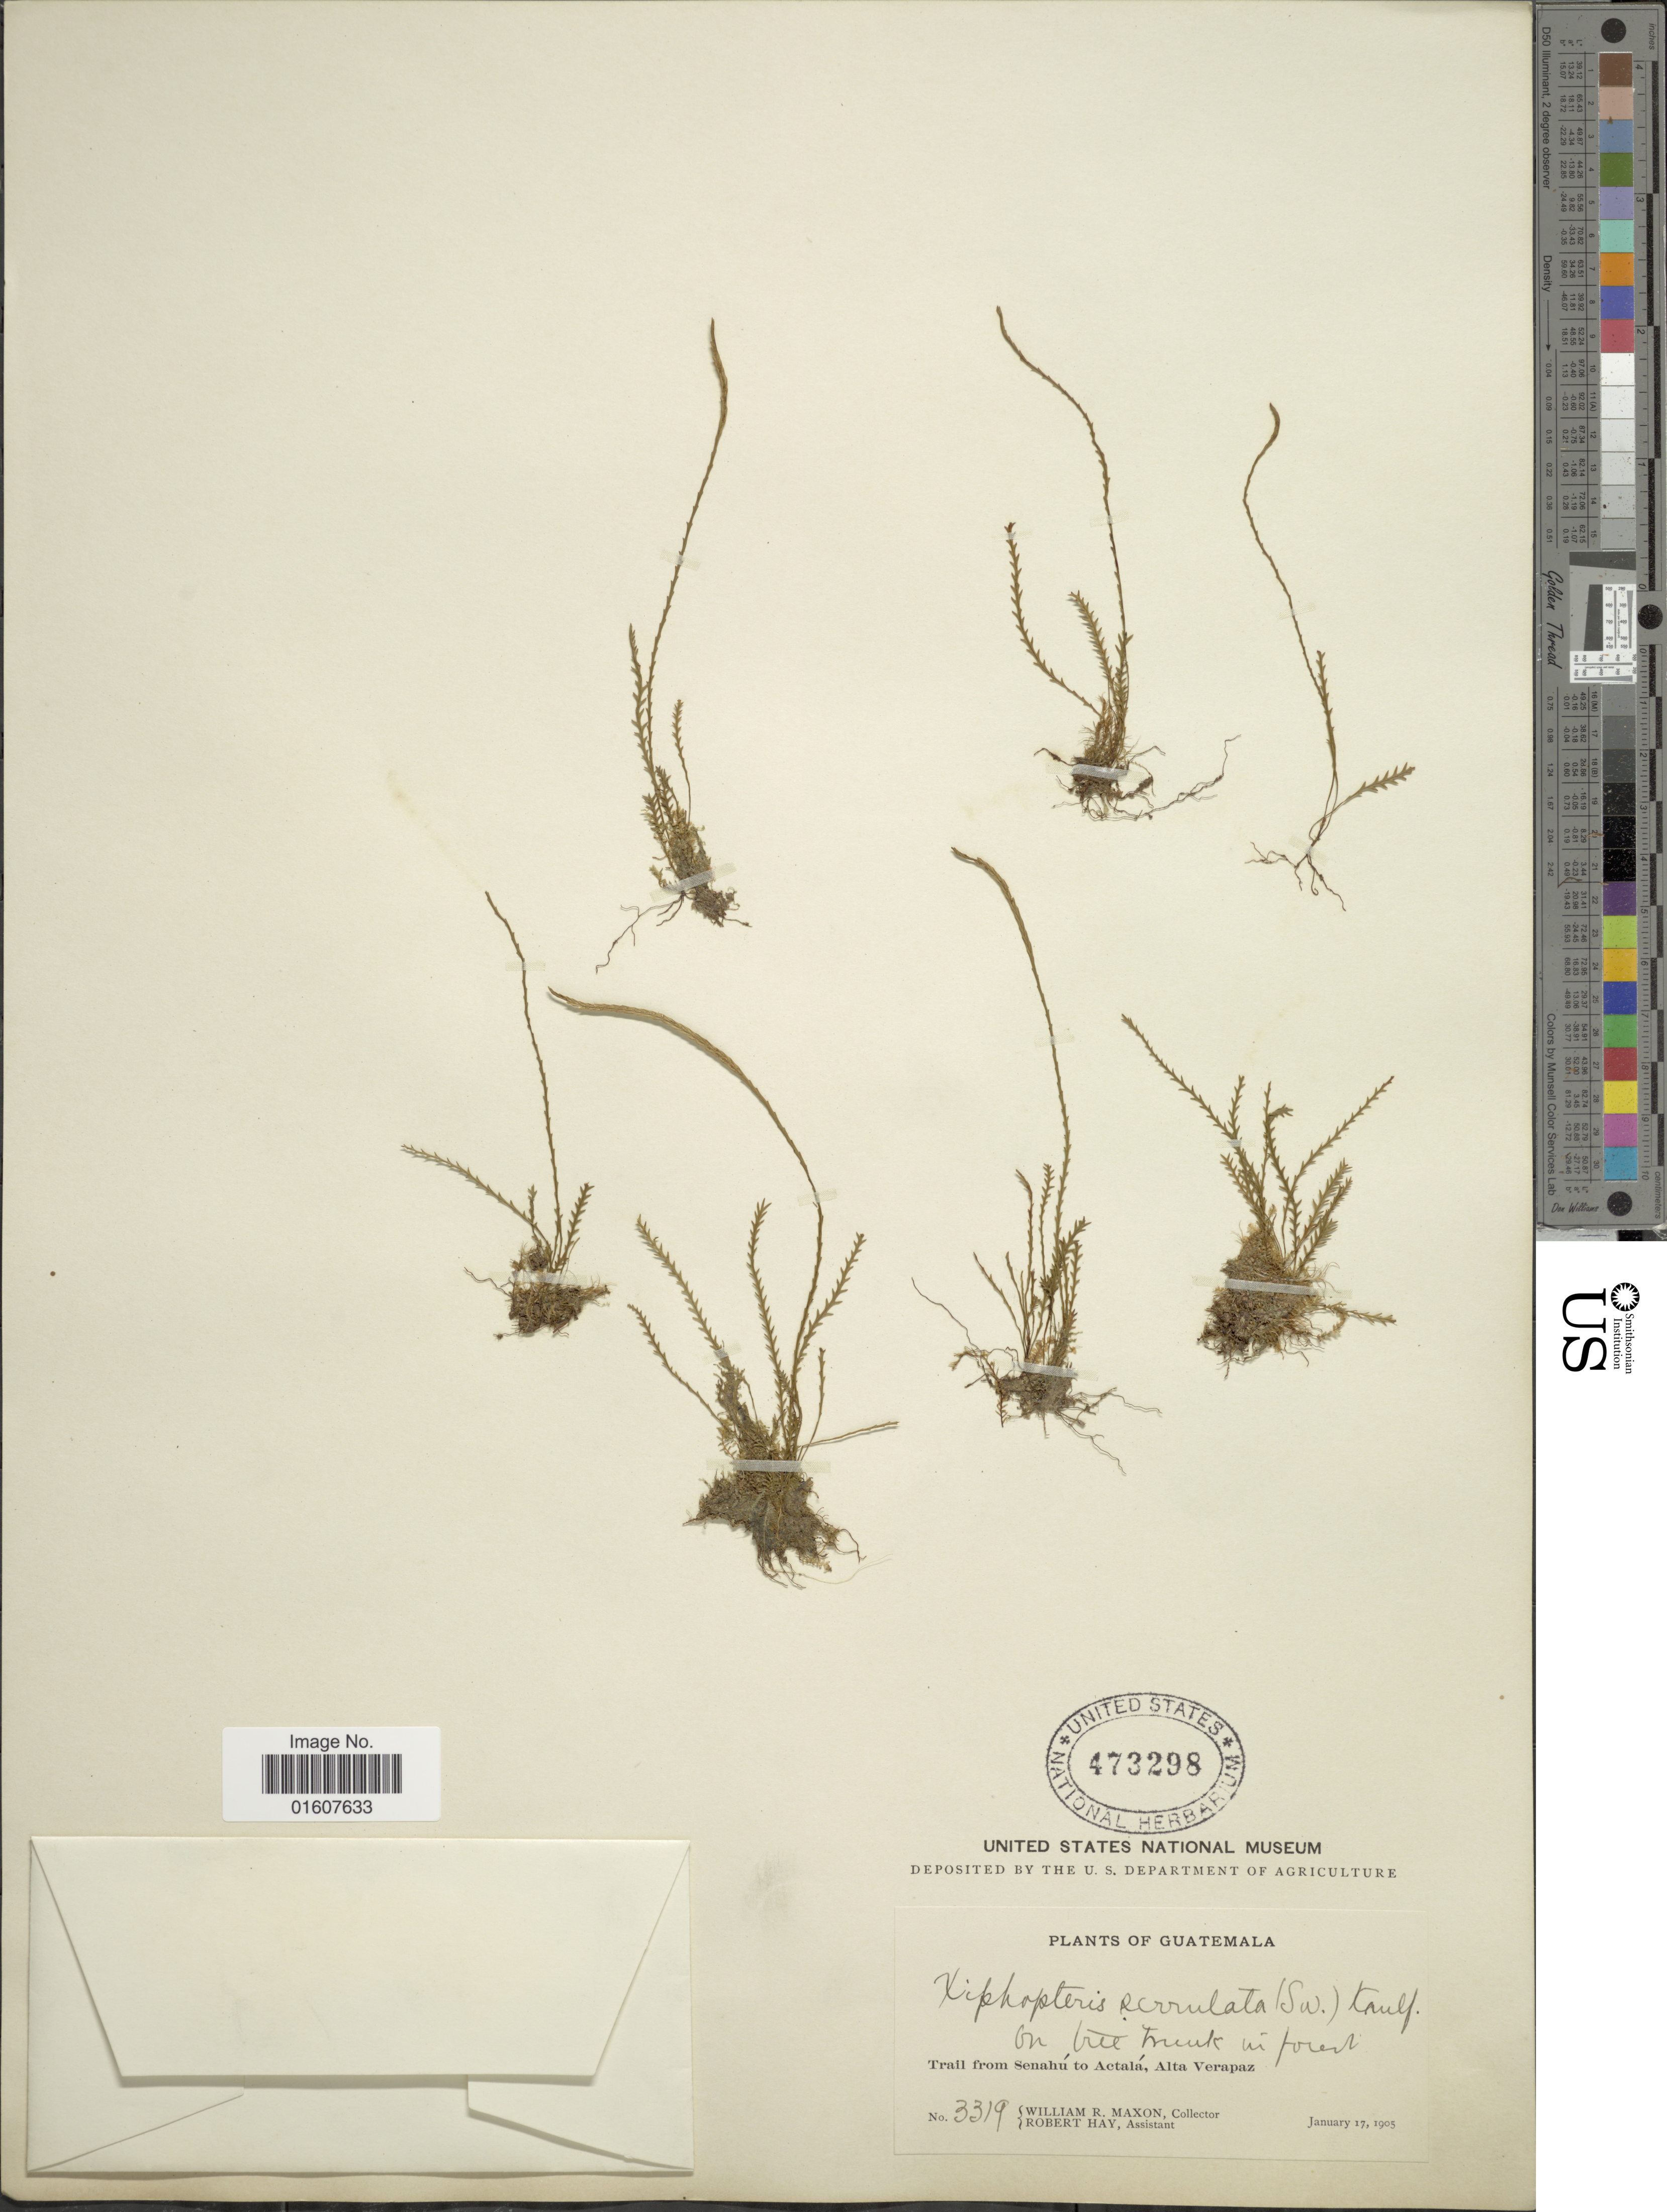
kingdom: Plantae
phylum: Tracheophyta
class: Polypodiopsida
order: Polypodiales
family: Polypodiaceae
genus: Cochlidium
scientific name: Cochlidium serrulatum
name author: (Sw.) L.E. Bishop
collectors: W. R. Maxon & R. H. Hay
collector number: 3319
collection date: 1905-01-17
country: Guatemala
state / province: Alta Verapaz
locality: Trail from Senahú to Actalá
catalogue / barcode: US 473298